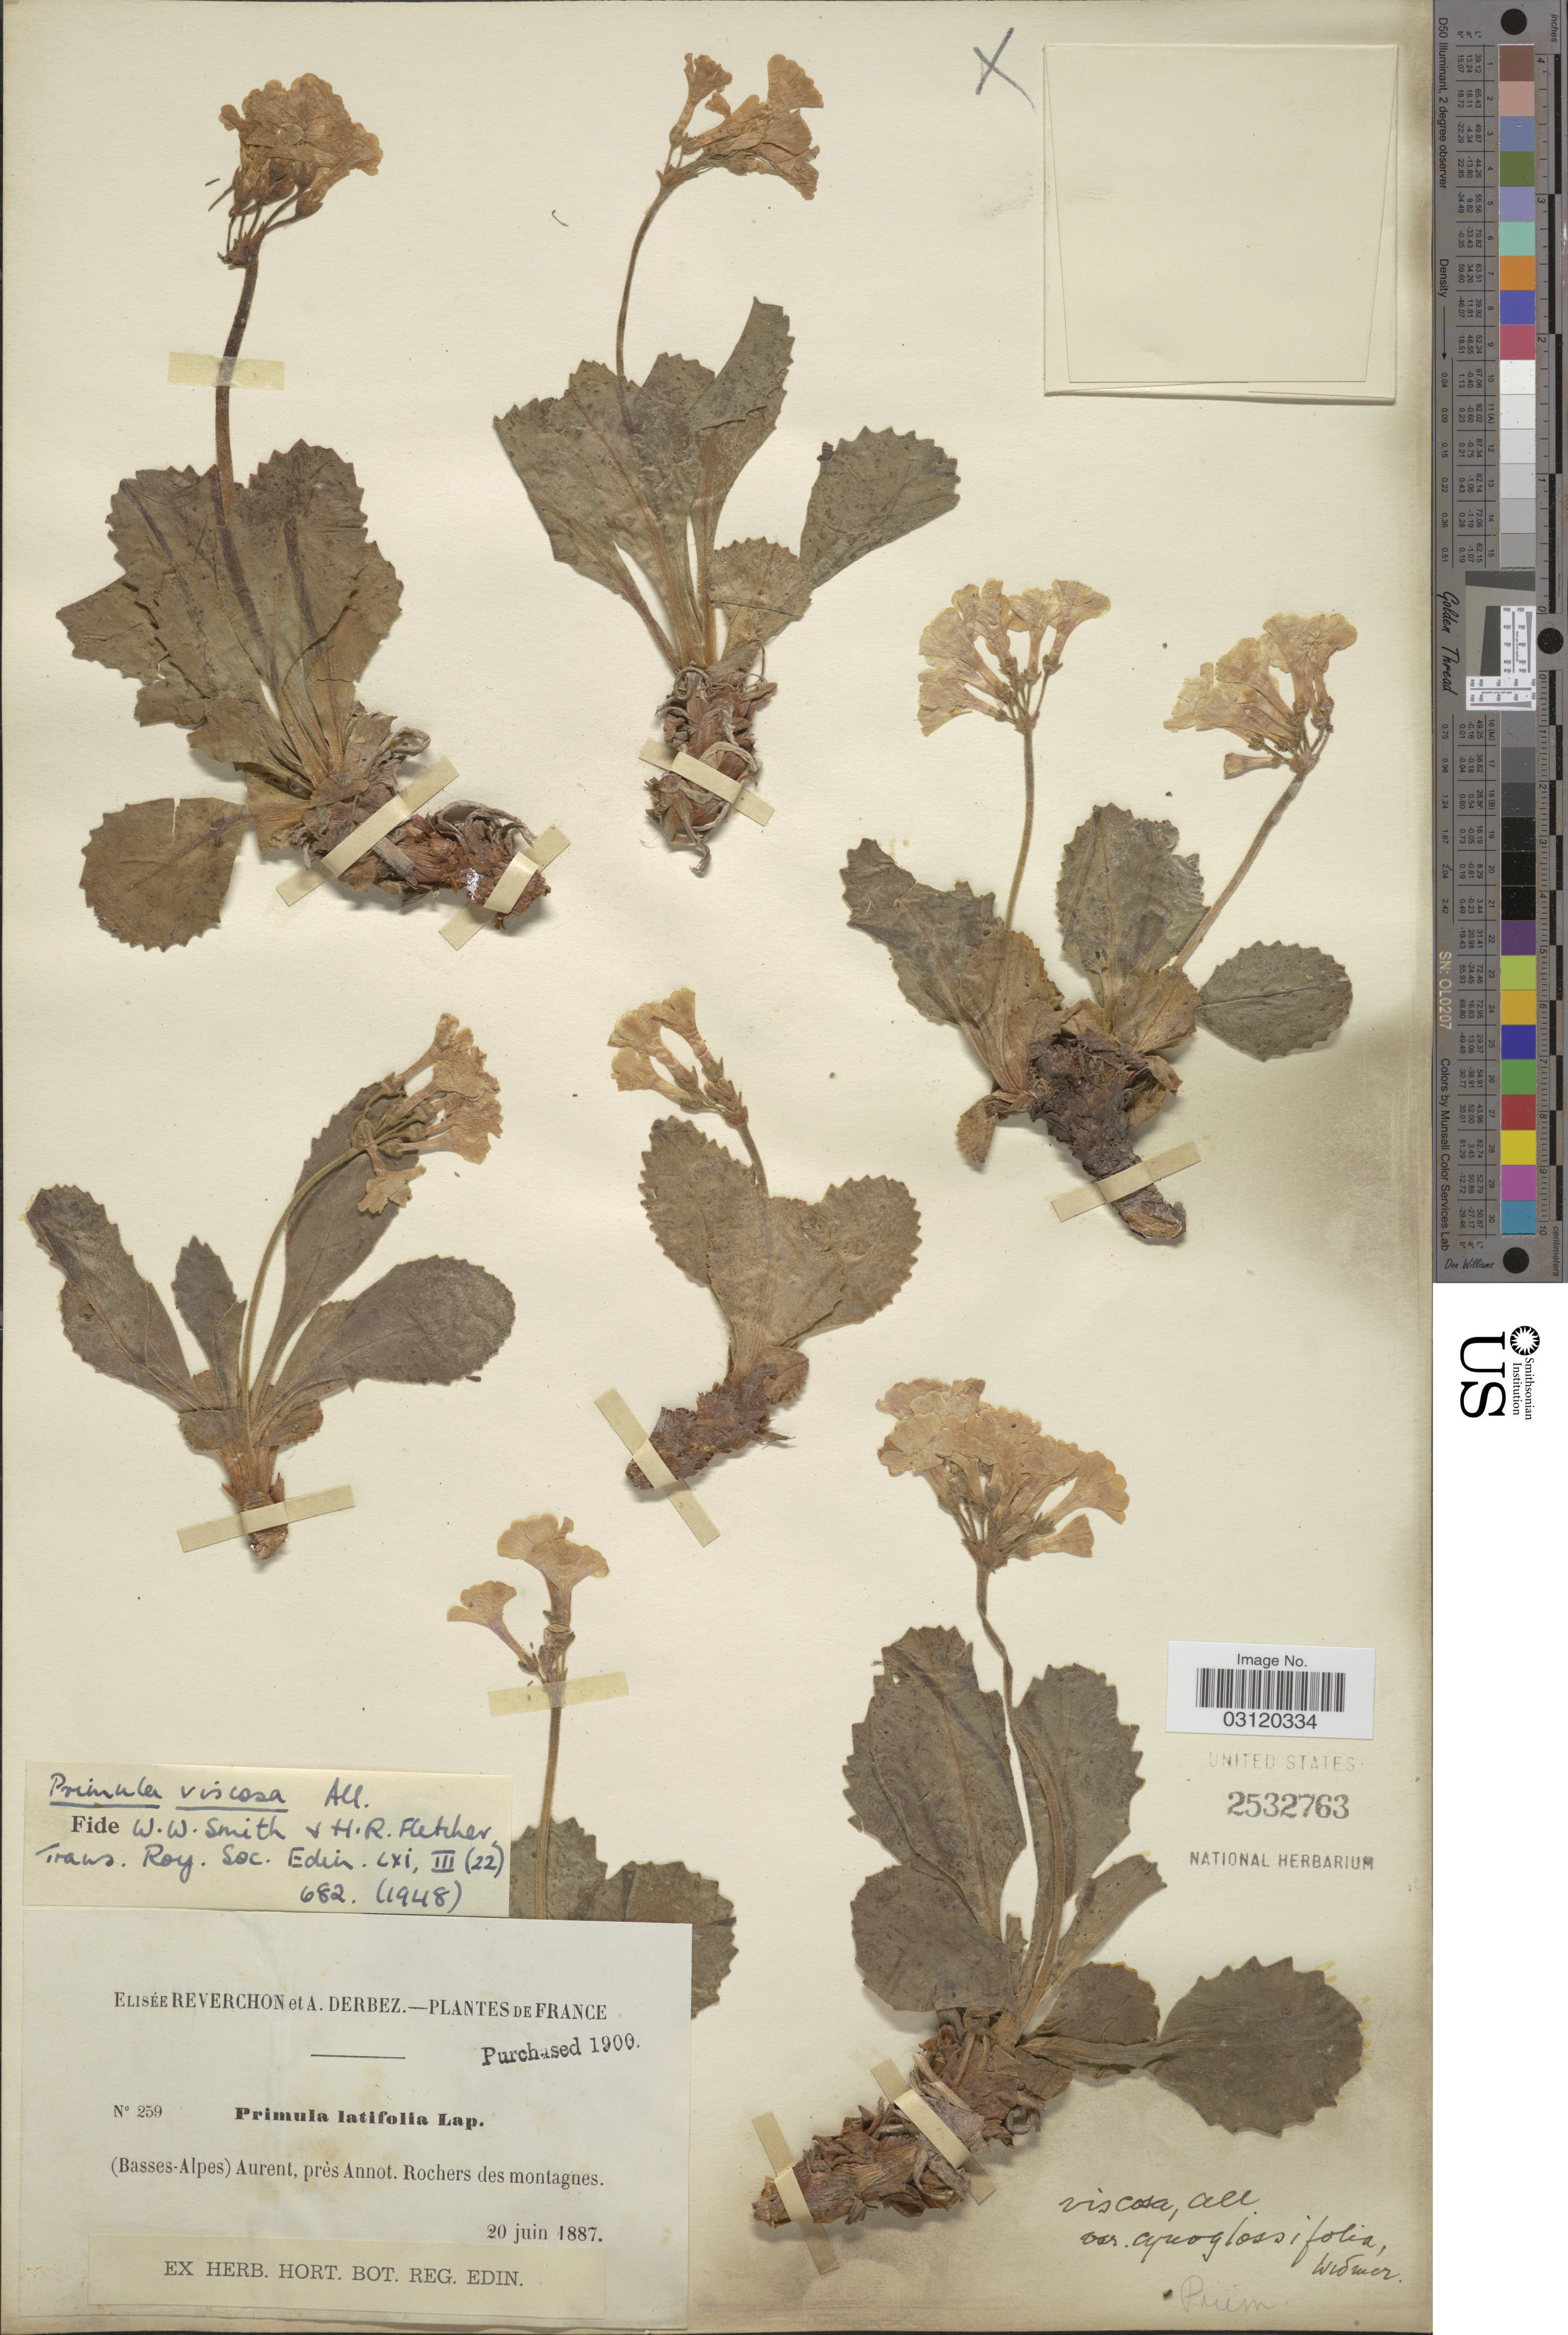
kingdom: Plantae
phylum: Tracheophyta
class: Magnoliopsida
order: Ericales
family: Primulaceae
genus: Primula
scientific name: Primula viscosa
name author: Vill.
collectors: E. Reverchon & A. Derbez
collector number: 259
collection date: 1887-06-20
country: France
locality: (Basses-Alpes) Aurent, près Anott.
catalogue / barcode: US 2532763